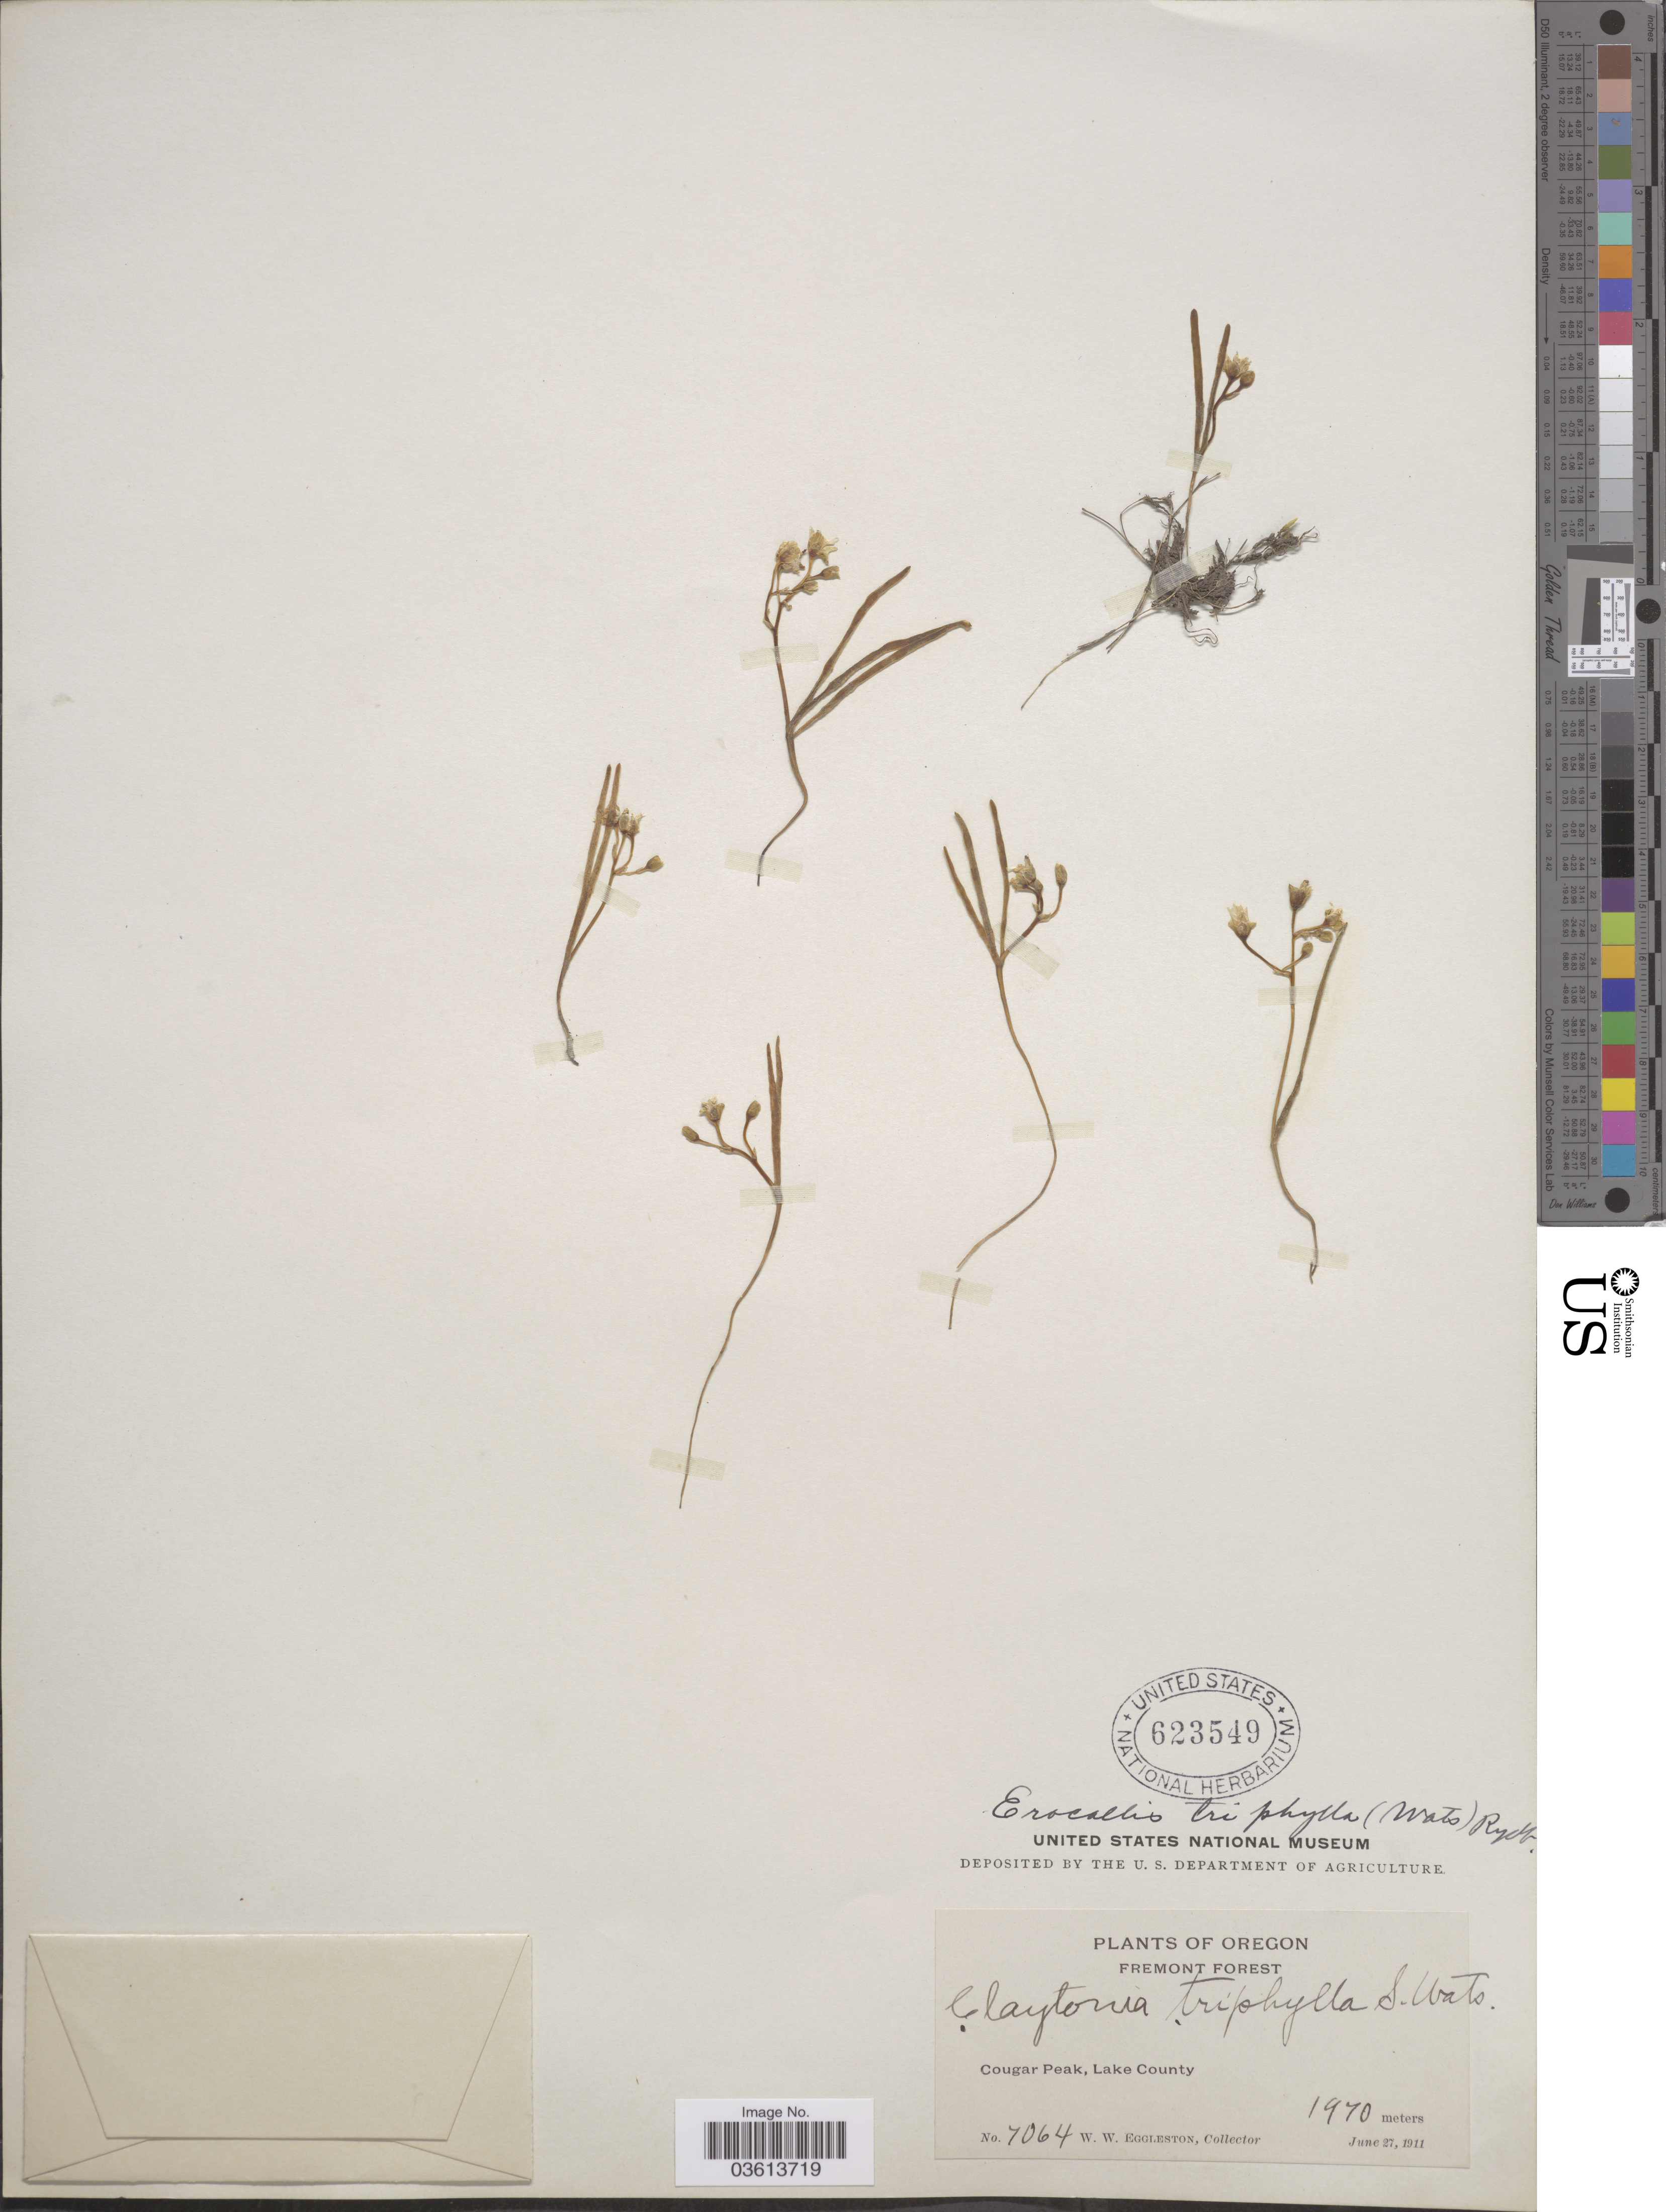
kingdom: Plantae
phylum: Tracheophyta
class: Magnoliopsida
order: Caryophyllales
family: Montiaceae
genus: Erocallis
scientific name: Erocallis triphylla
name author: (S. Watson) Rydb.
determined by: Strong, Mark T., (BOT), Smithsonian Institution - National Museum of Natural History (UNITED STATES)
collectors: W. W. Eggleston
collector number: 7064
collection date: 1911-06-27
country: United States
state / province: Oregon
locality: Fremont Forest. Cougar Peak, Lake County.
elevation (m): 1970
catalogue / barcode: US 623549